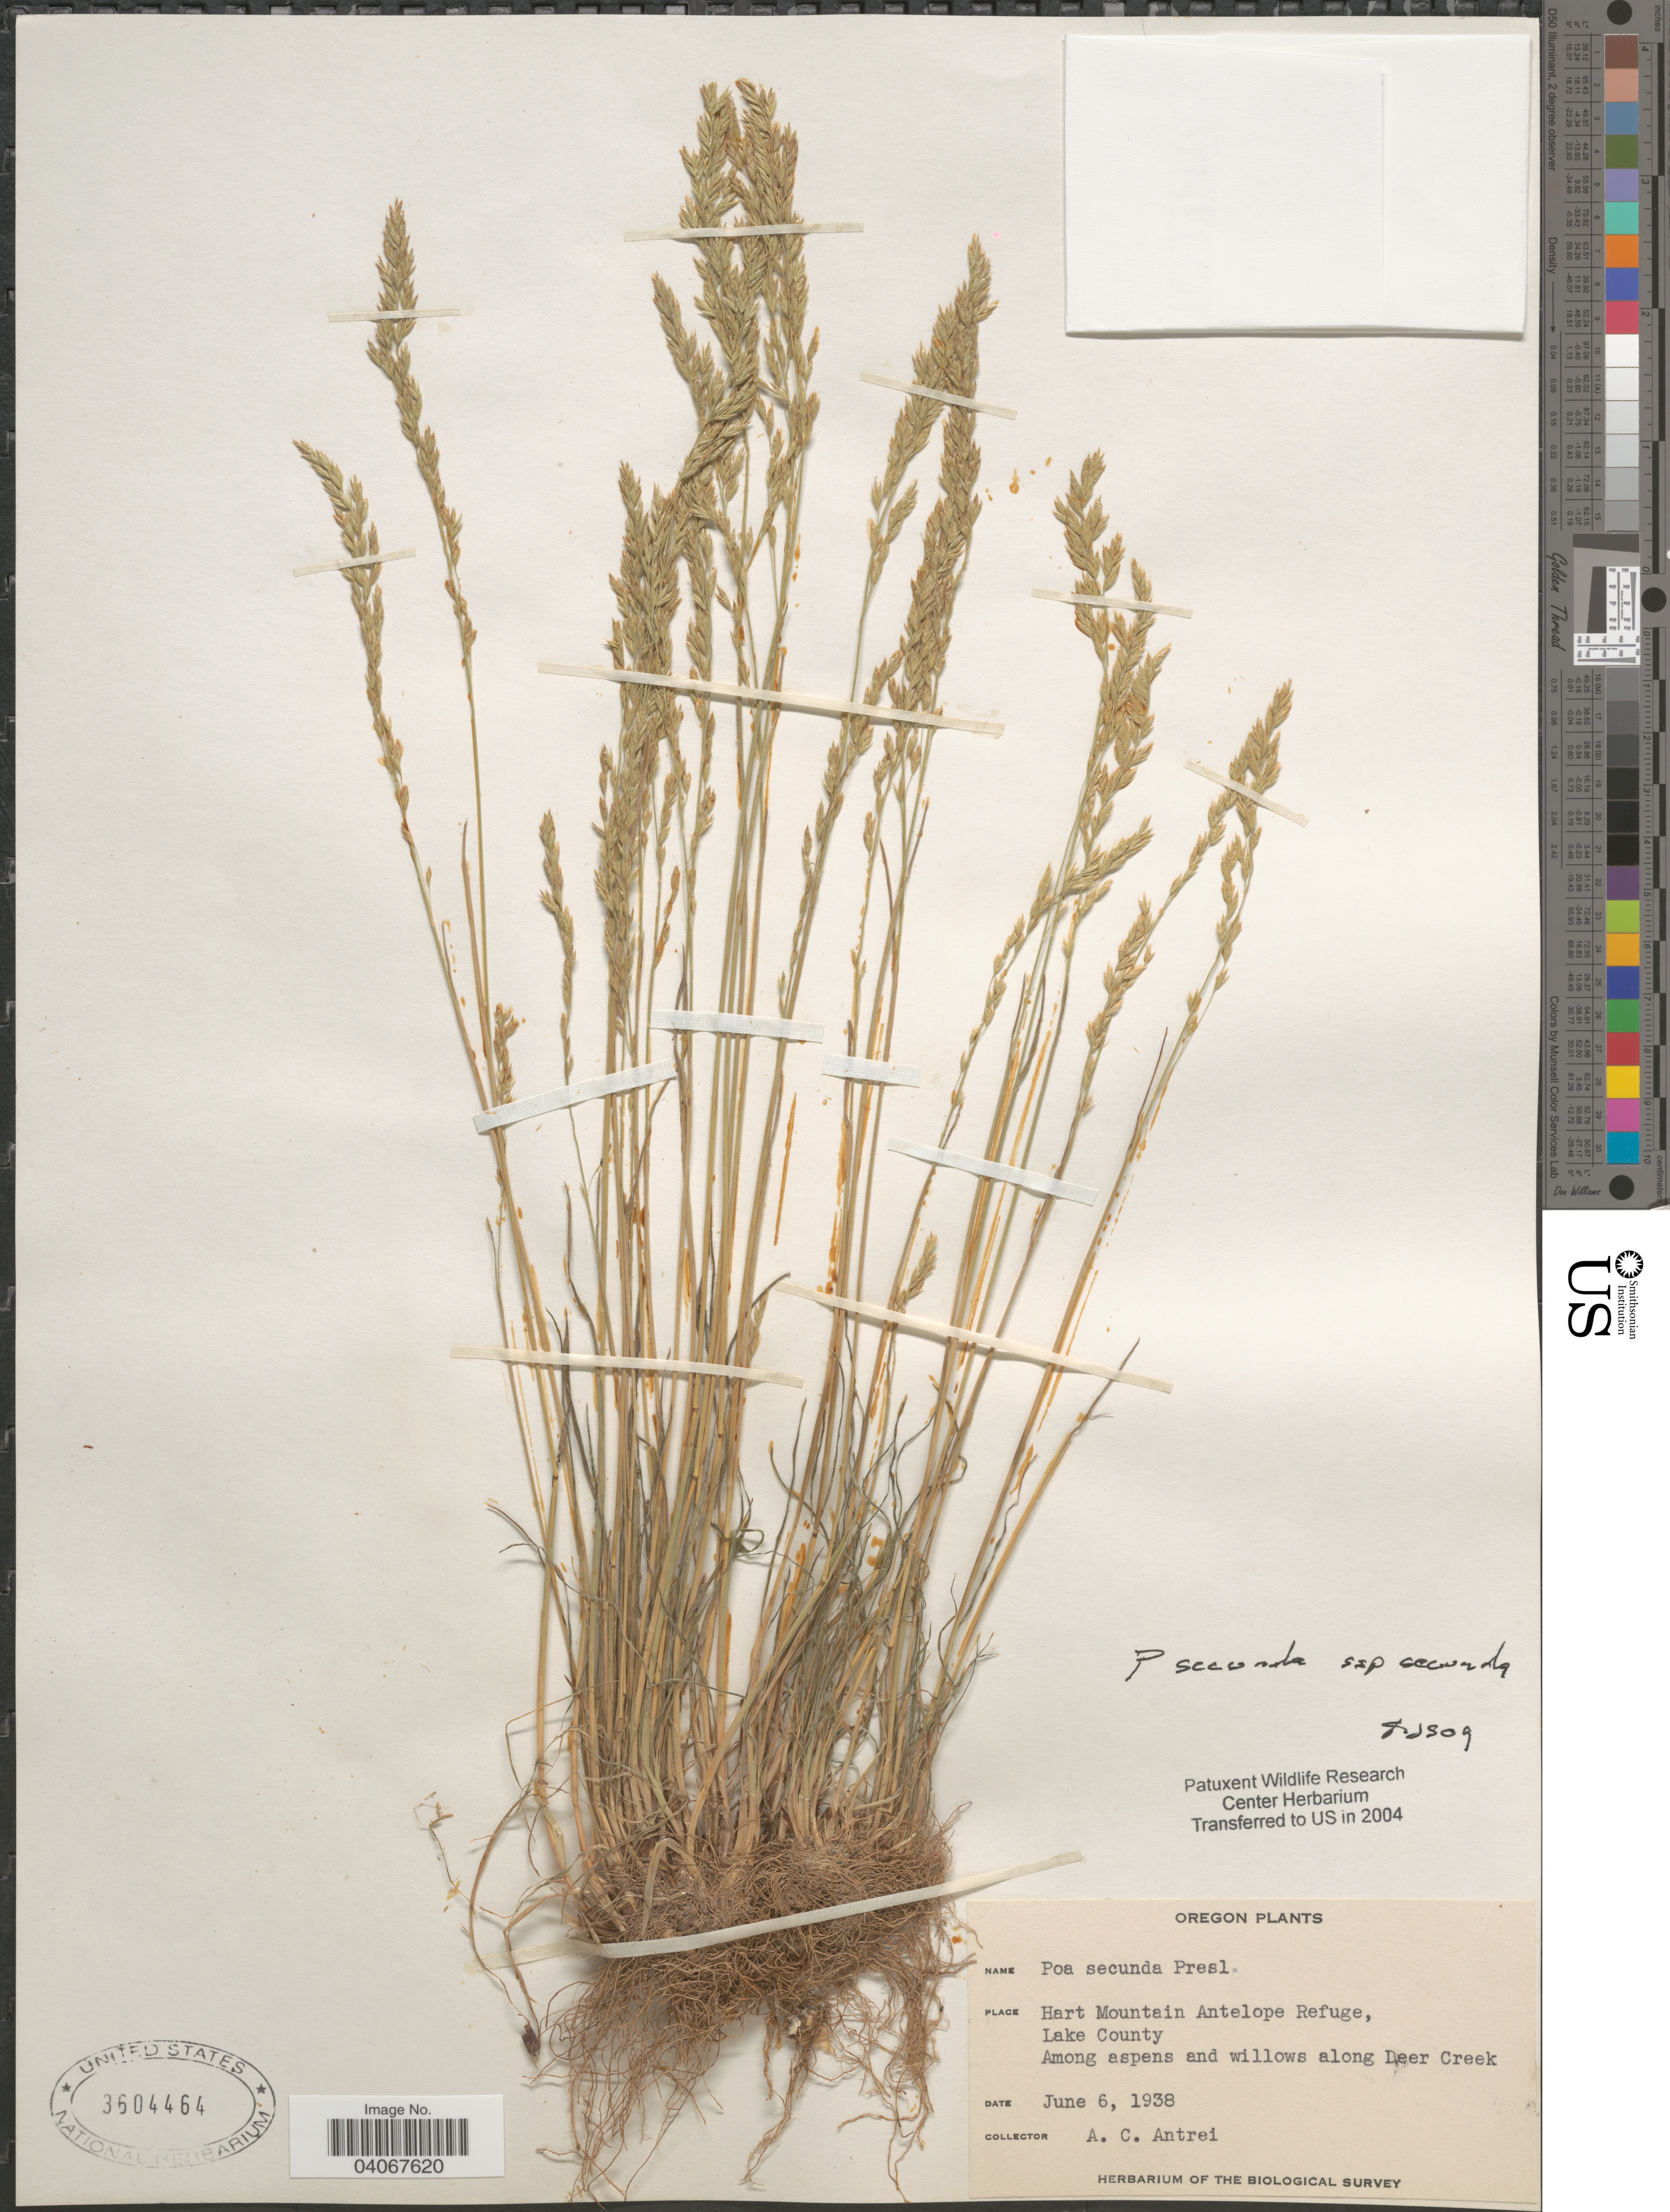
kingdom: Plantae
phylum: Tracheophyta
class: Liliopsida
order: Poales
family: Poaceae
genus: Poa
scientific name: Poa secunda subsp. secunda var. secunda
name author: J. Presl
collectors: A. Antrei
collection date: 1938-06-06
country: United States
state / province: Oregon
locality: Hart Mountain Antelope Refuge, Lake County. Among aspens and willows along Deer Creek. Herbarium of the Biological Survey.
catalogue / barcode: US 3604464